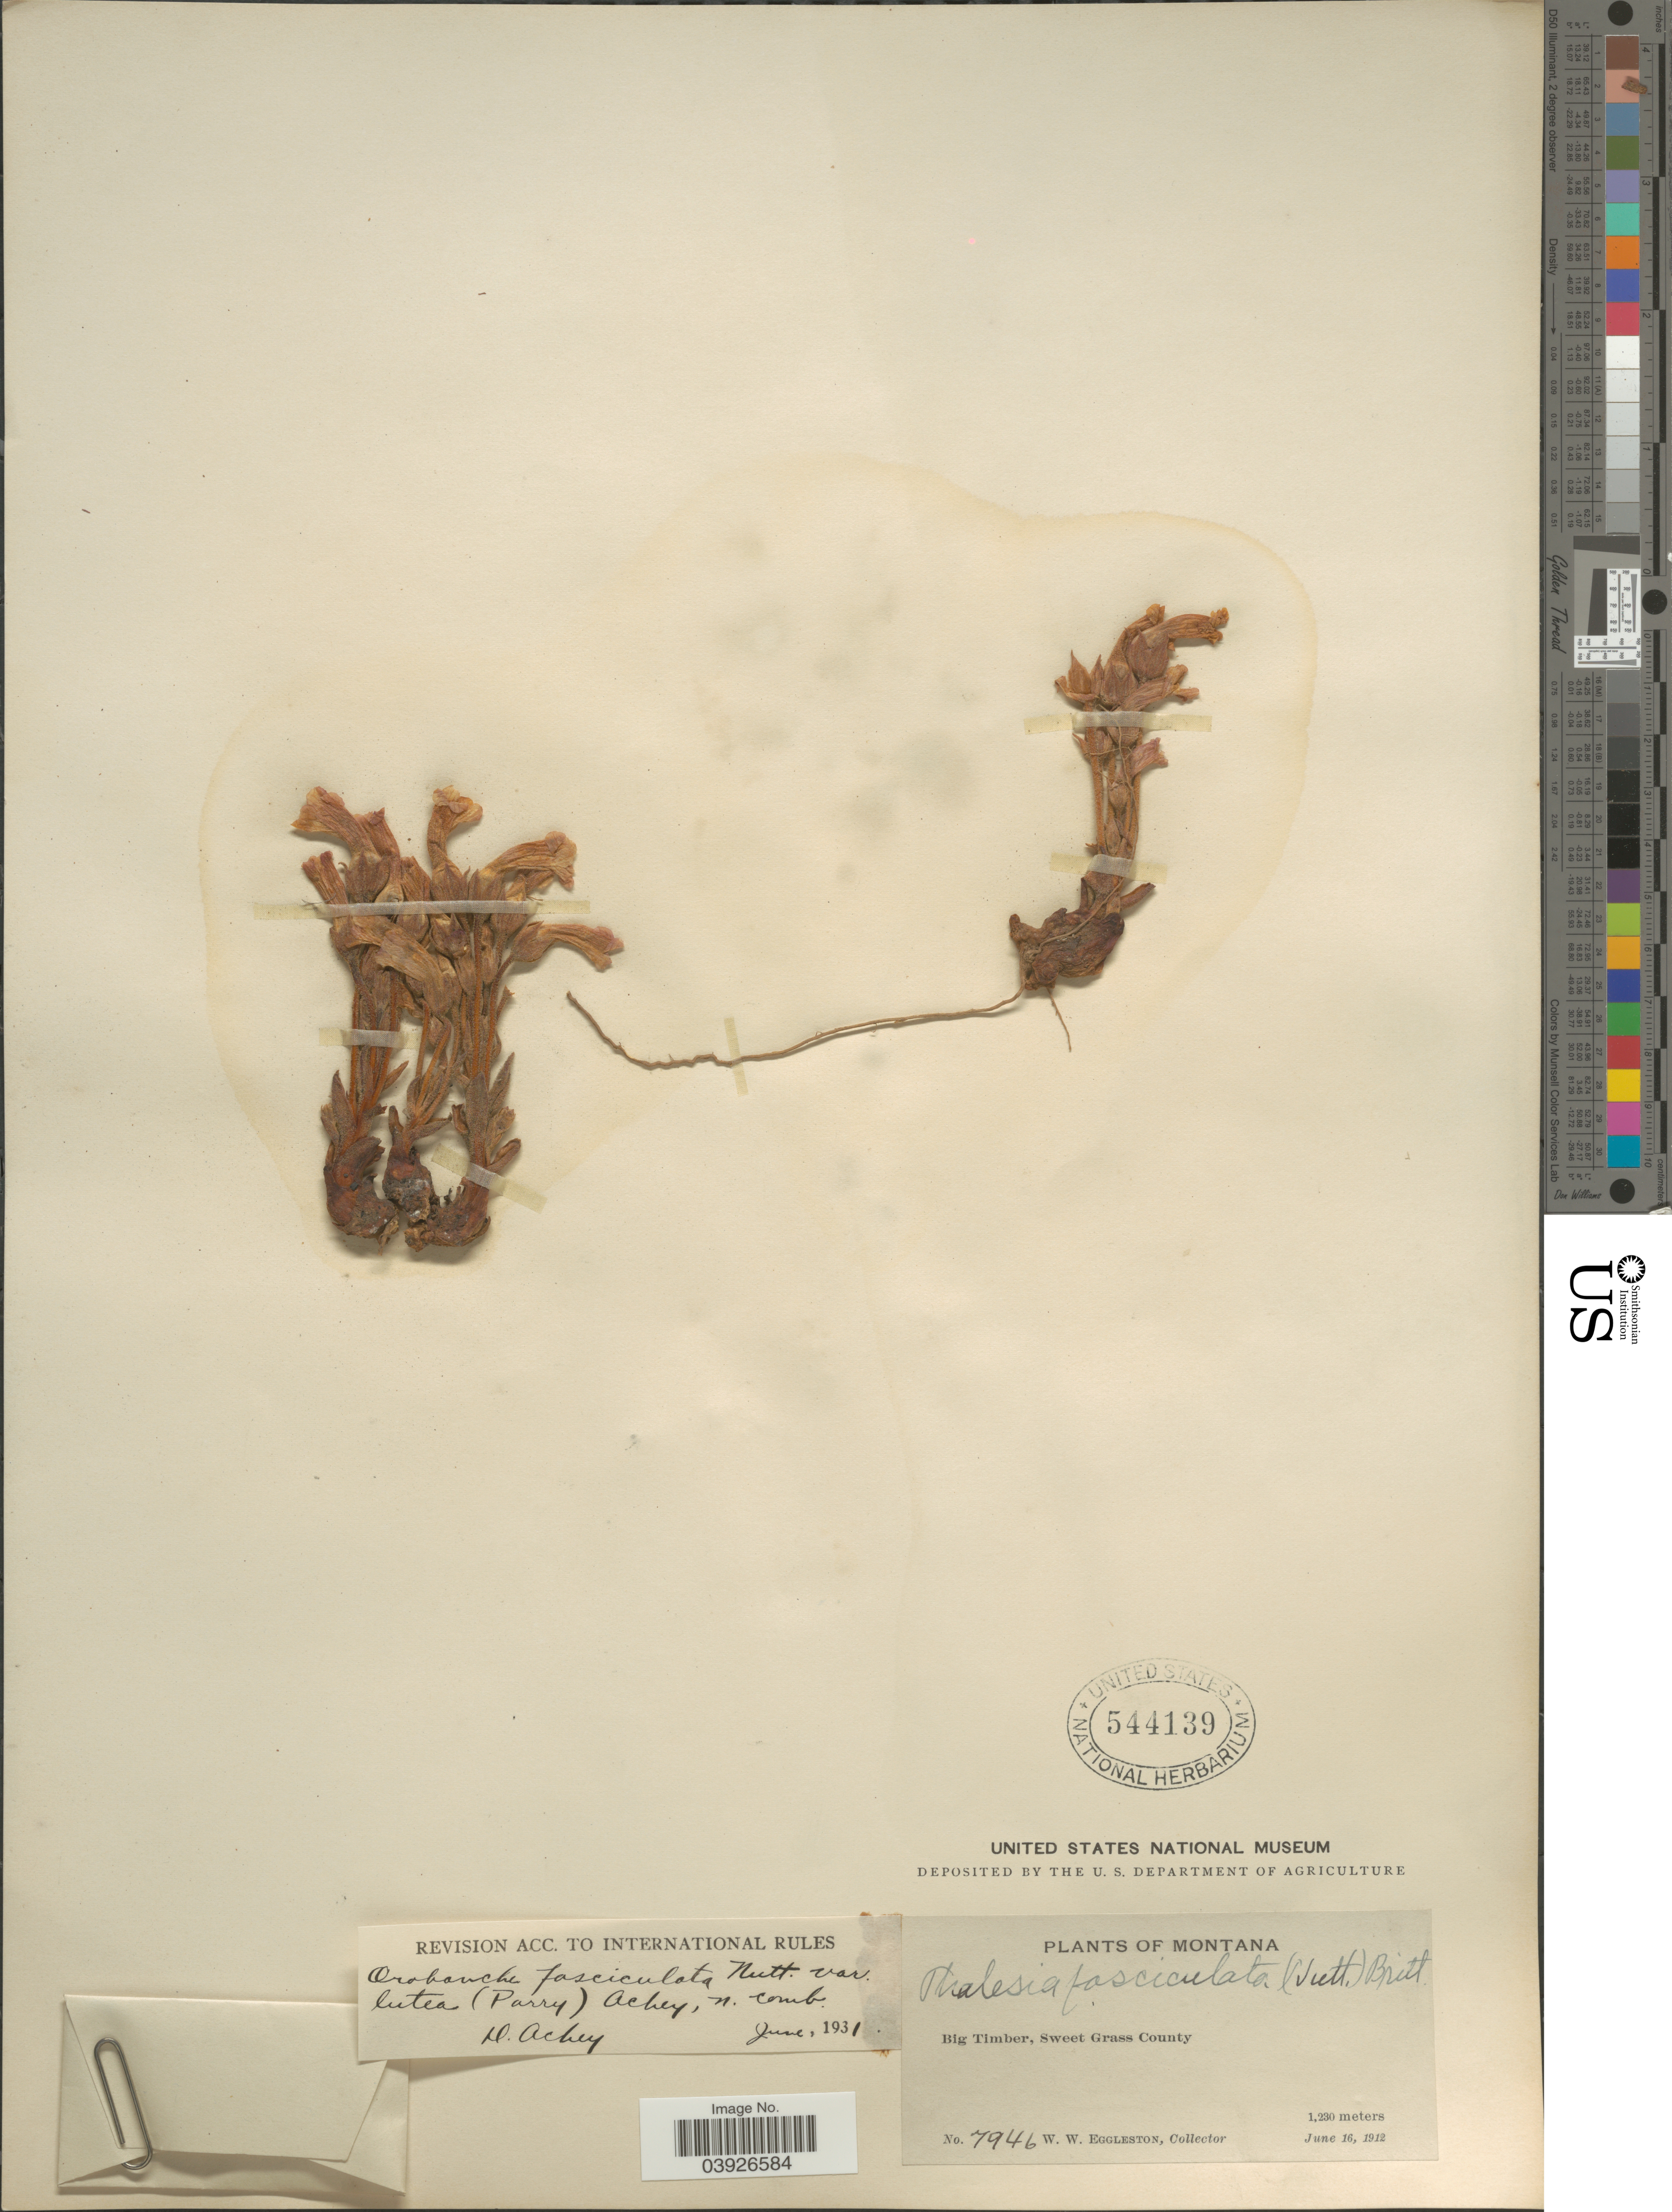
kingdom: Plantae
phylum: Tracheophyta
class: Magnoliopsida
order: Lamiales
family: Orobanchaceae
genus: Aphyllon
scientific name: Aphyllon fasciculatum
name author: (Nutt.) Torr. & A. Gray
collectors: W. W. Eggleston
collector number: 7946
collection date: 1912-06-16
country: United States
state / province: Montana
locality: Big Timber, Sweet Grass County.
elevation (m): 1230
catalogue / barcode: US 544139